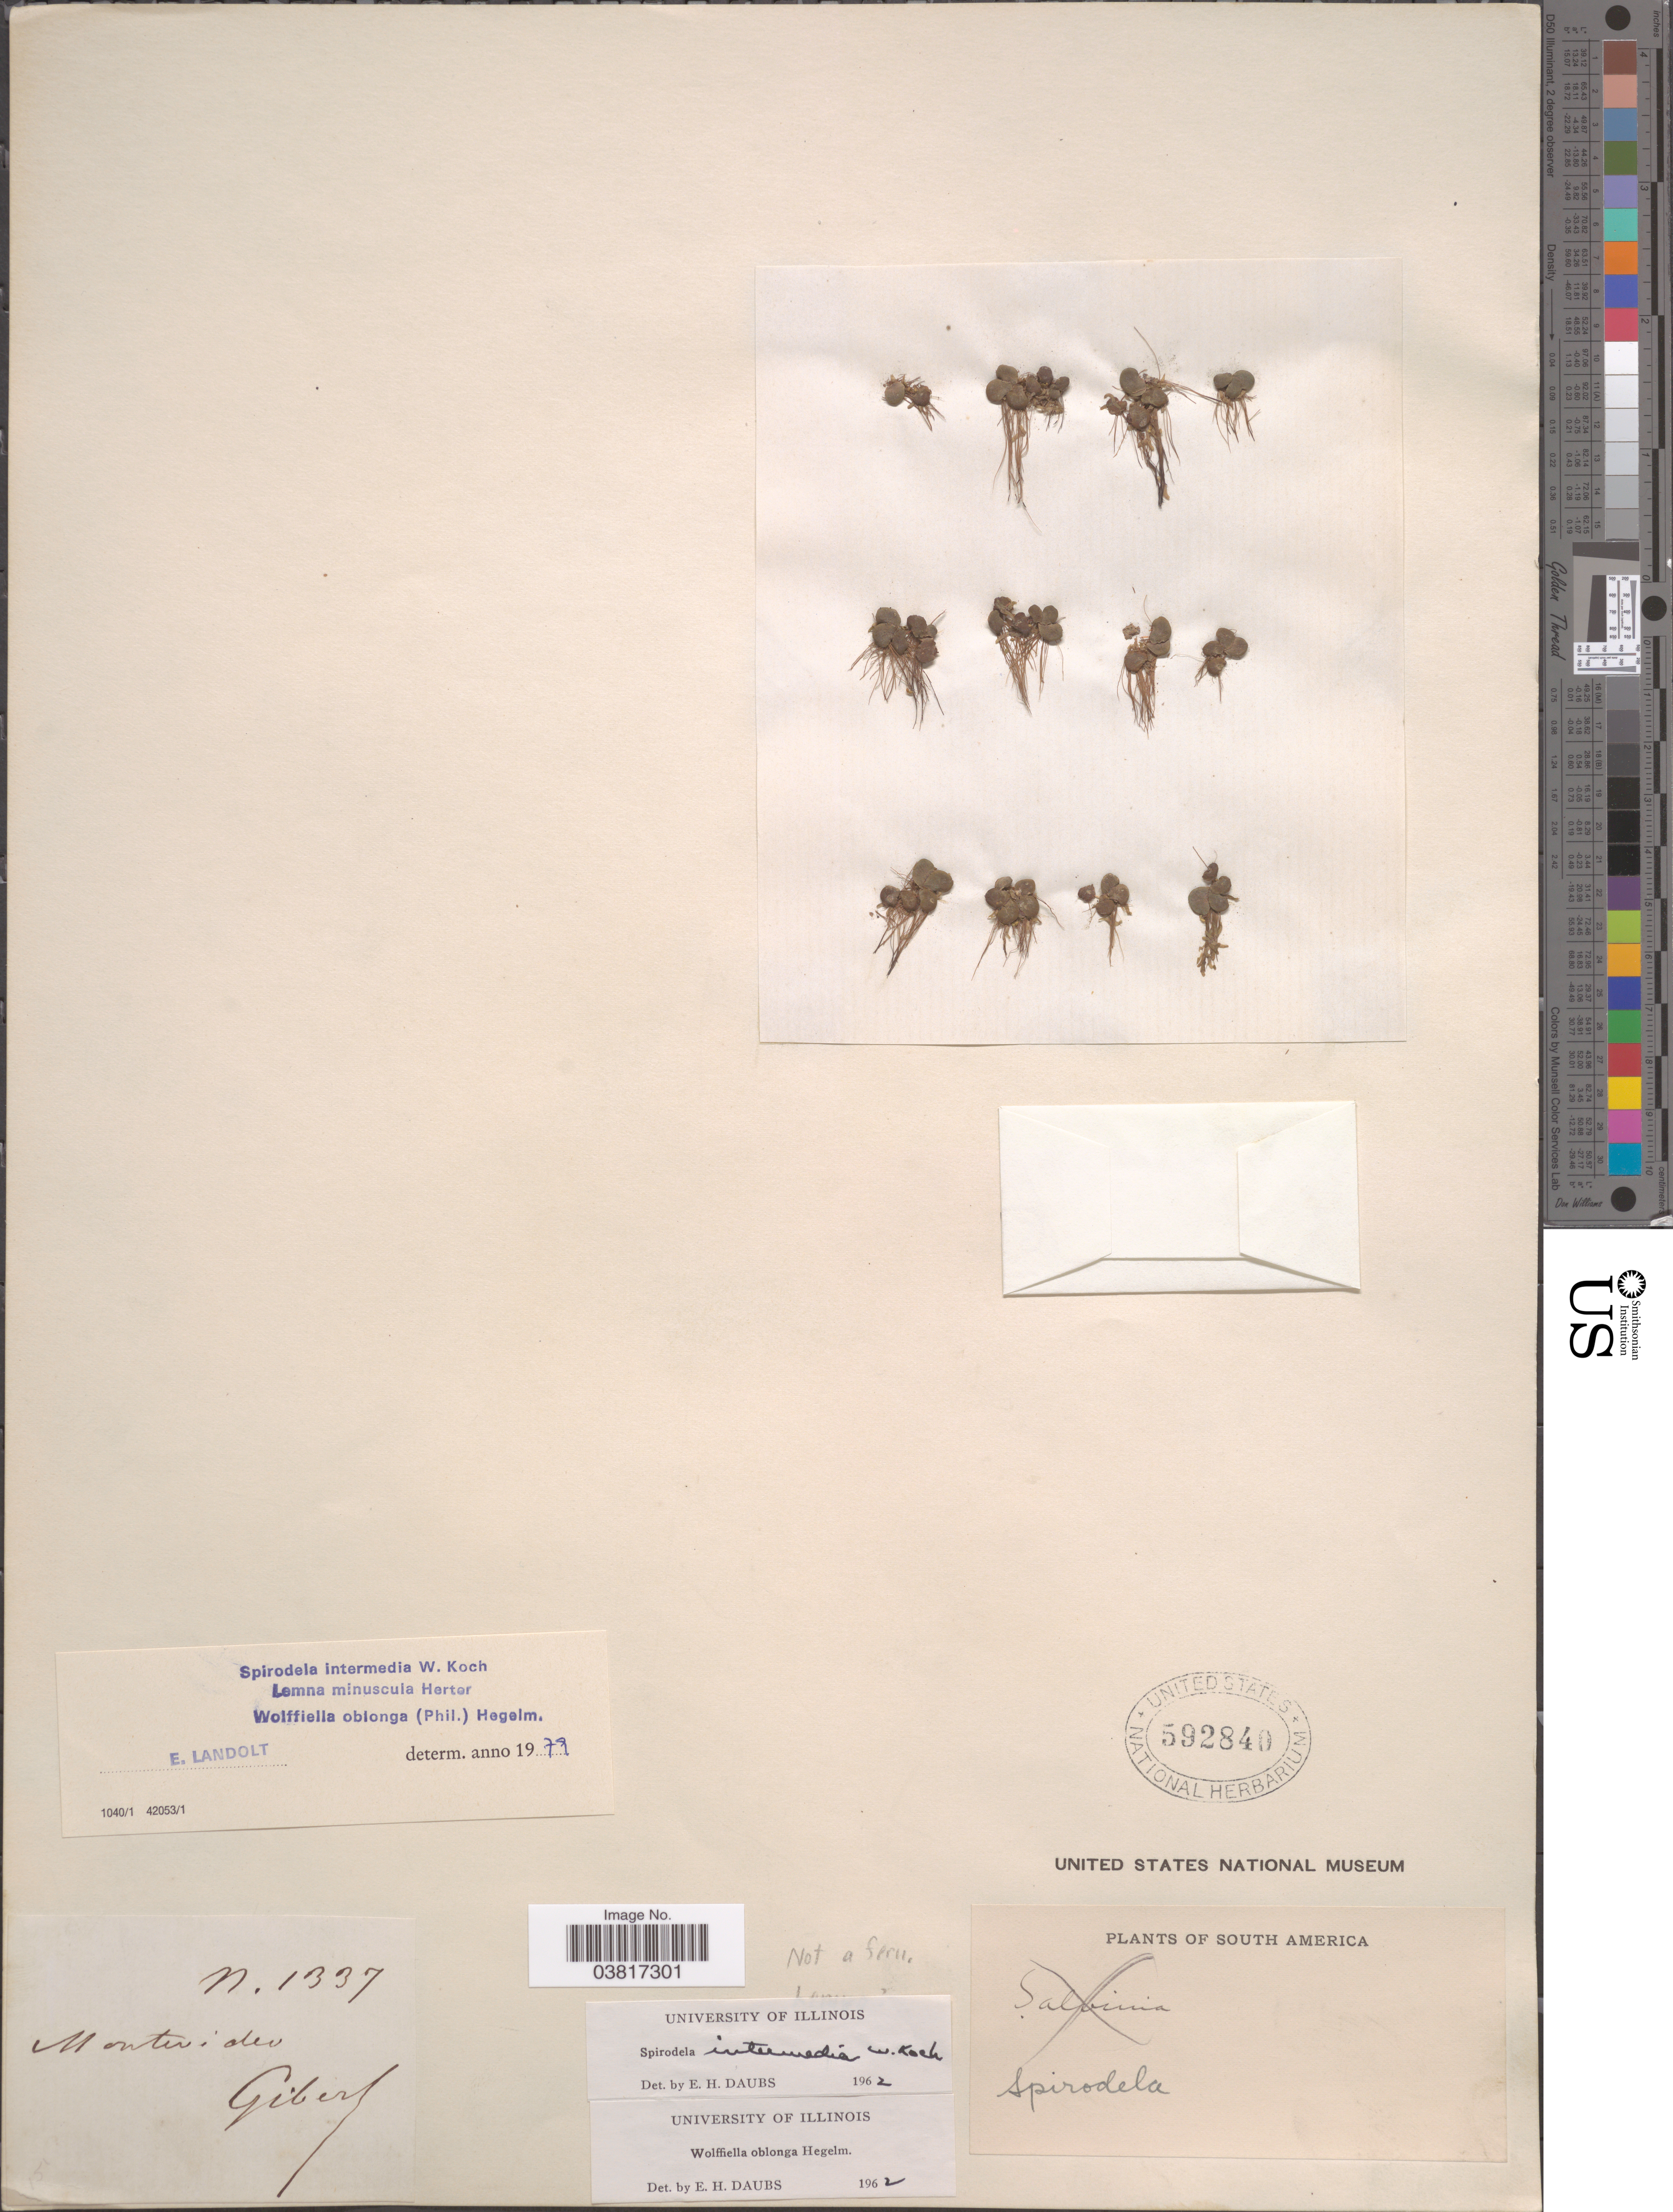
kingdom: Plantae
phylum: Tracheophyta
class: Liliopsida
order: Alismatales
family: Araceae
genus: Spirodela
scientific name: Spirodela intermedia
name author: W. Koch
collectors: Gibert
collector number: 1337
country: Uruguay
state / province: Montevideo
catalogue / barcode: US 592840